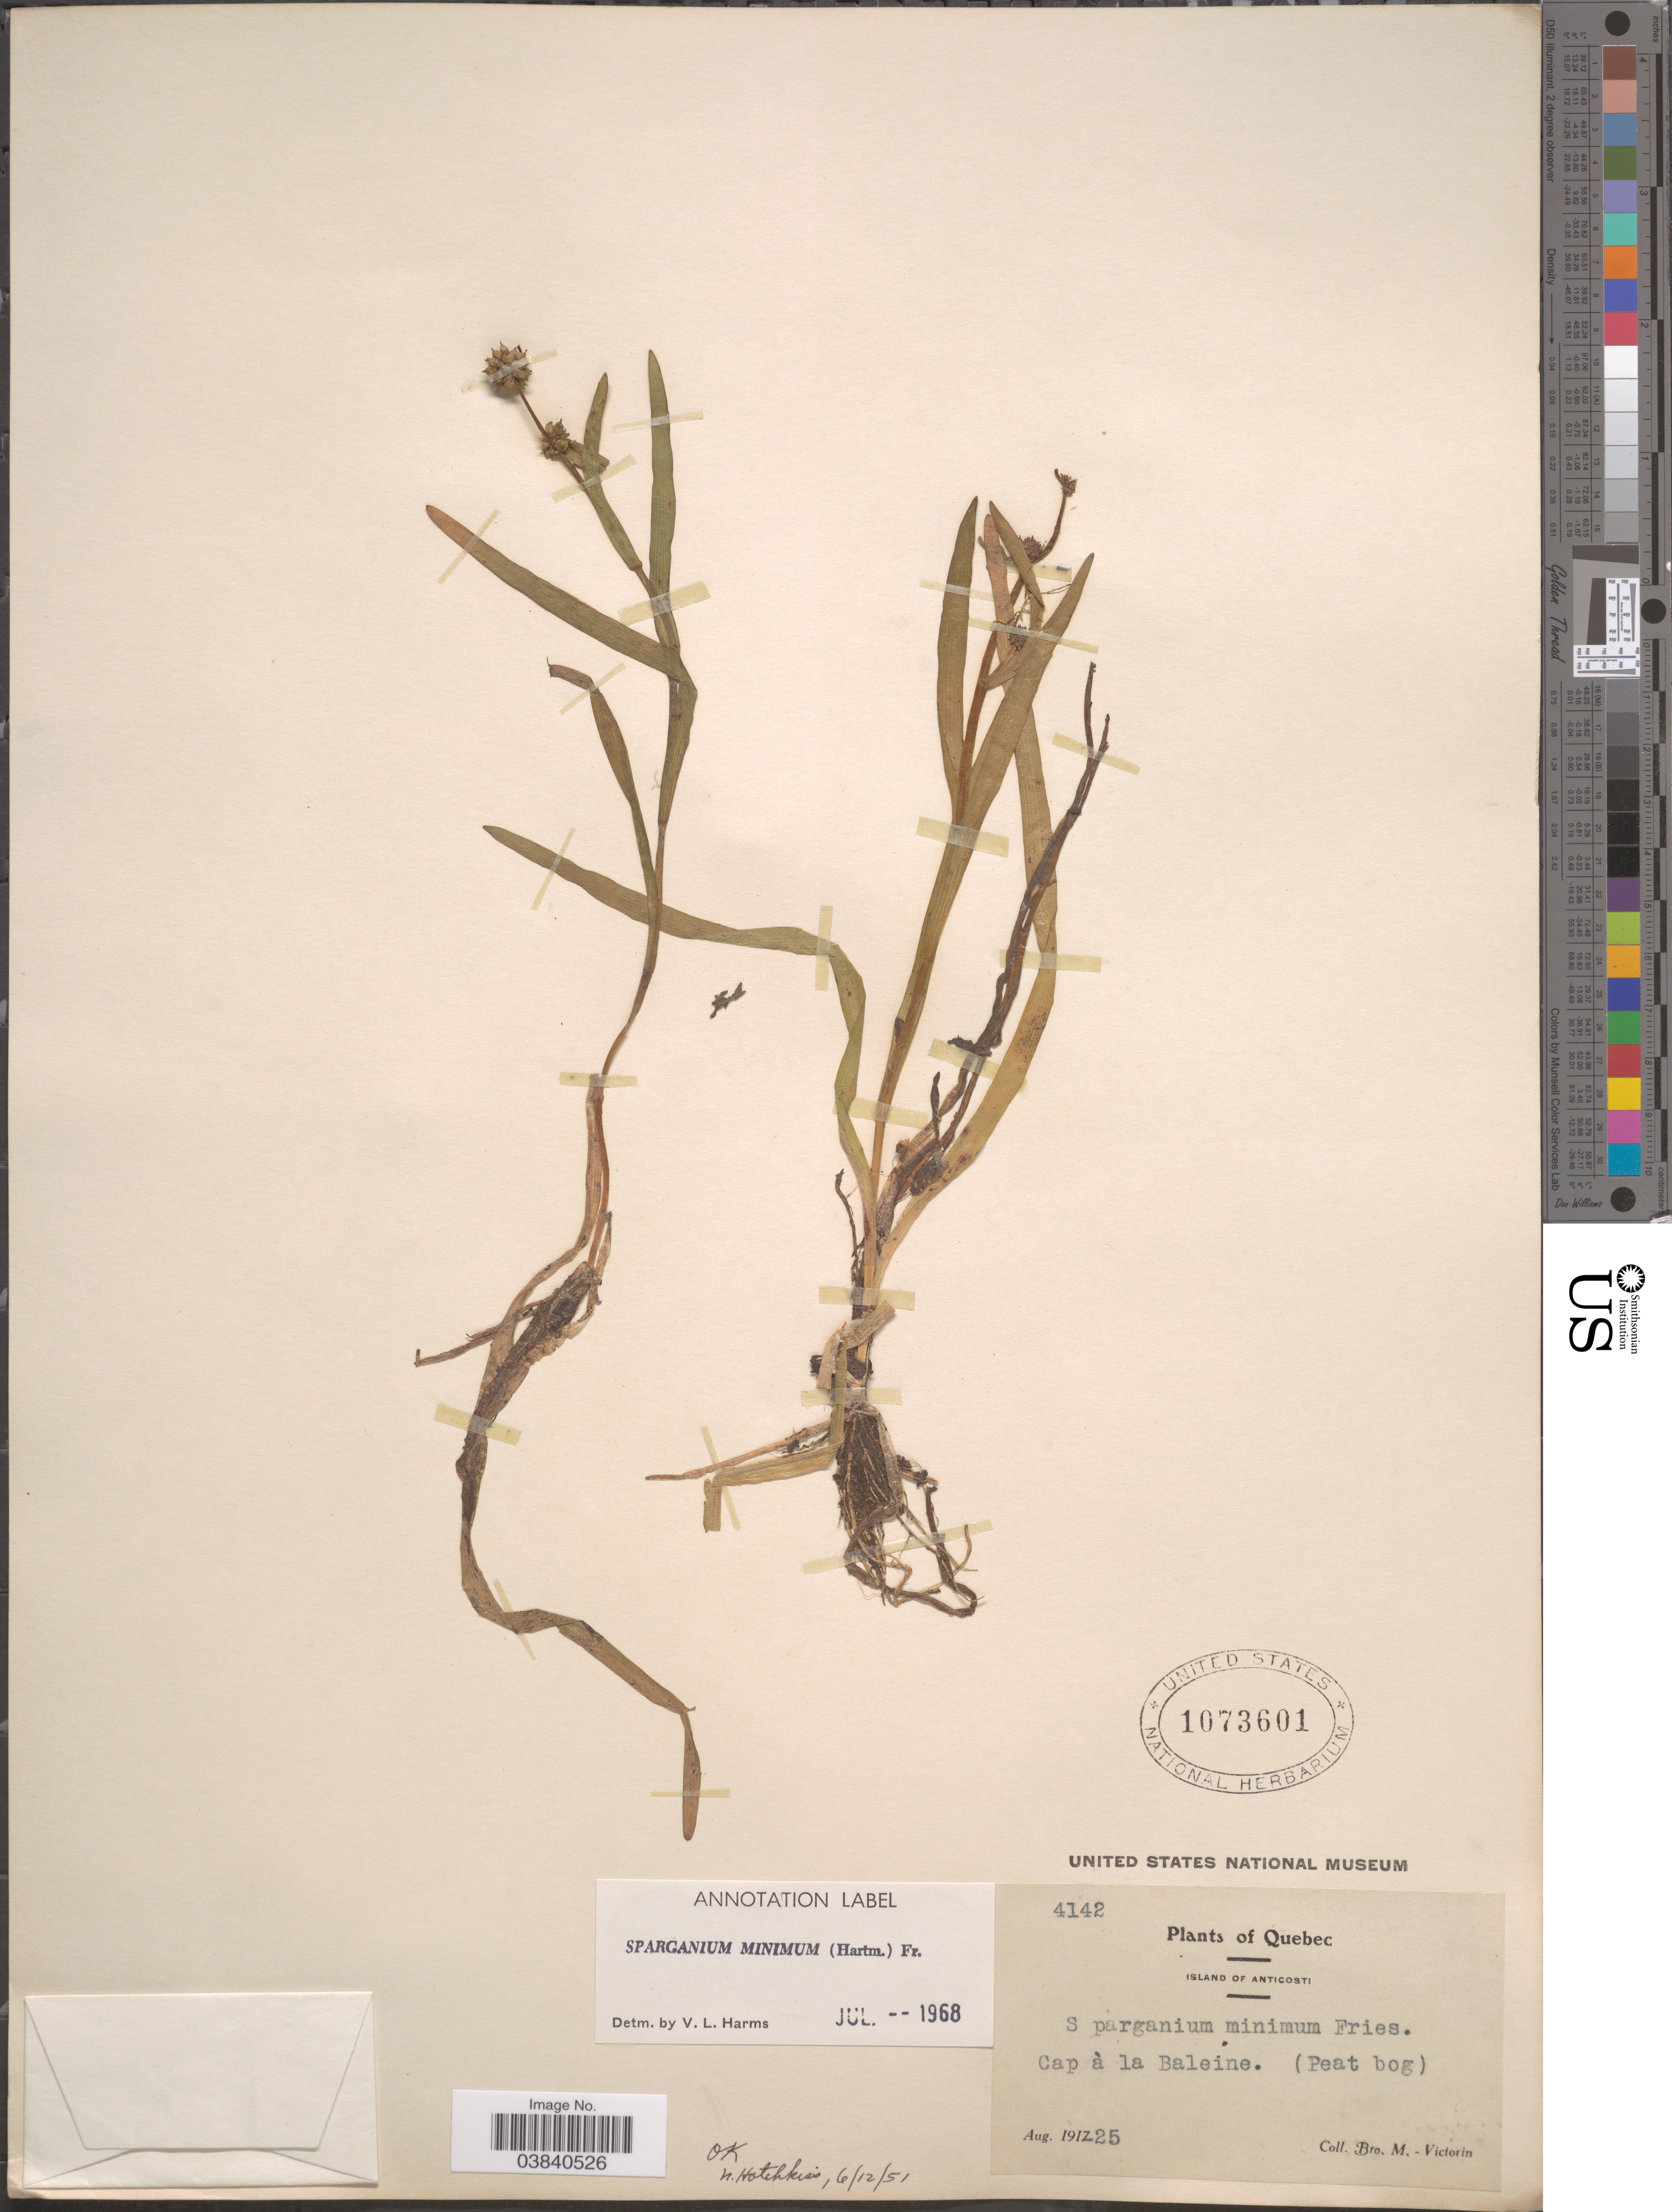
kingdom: Plantae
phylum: Tracheophyta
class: Liliopsida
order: Poales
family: Typhaceae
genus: Sparganium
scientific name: Sparganium minimum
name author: Wallr.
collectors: Fr. Marie-Victorin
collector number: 4142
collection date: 1917-08-25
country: Canada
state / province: Quebec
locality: Island of Anticosti. Cap à la Baleine. (Peat bog).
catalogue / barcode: US 1073601